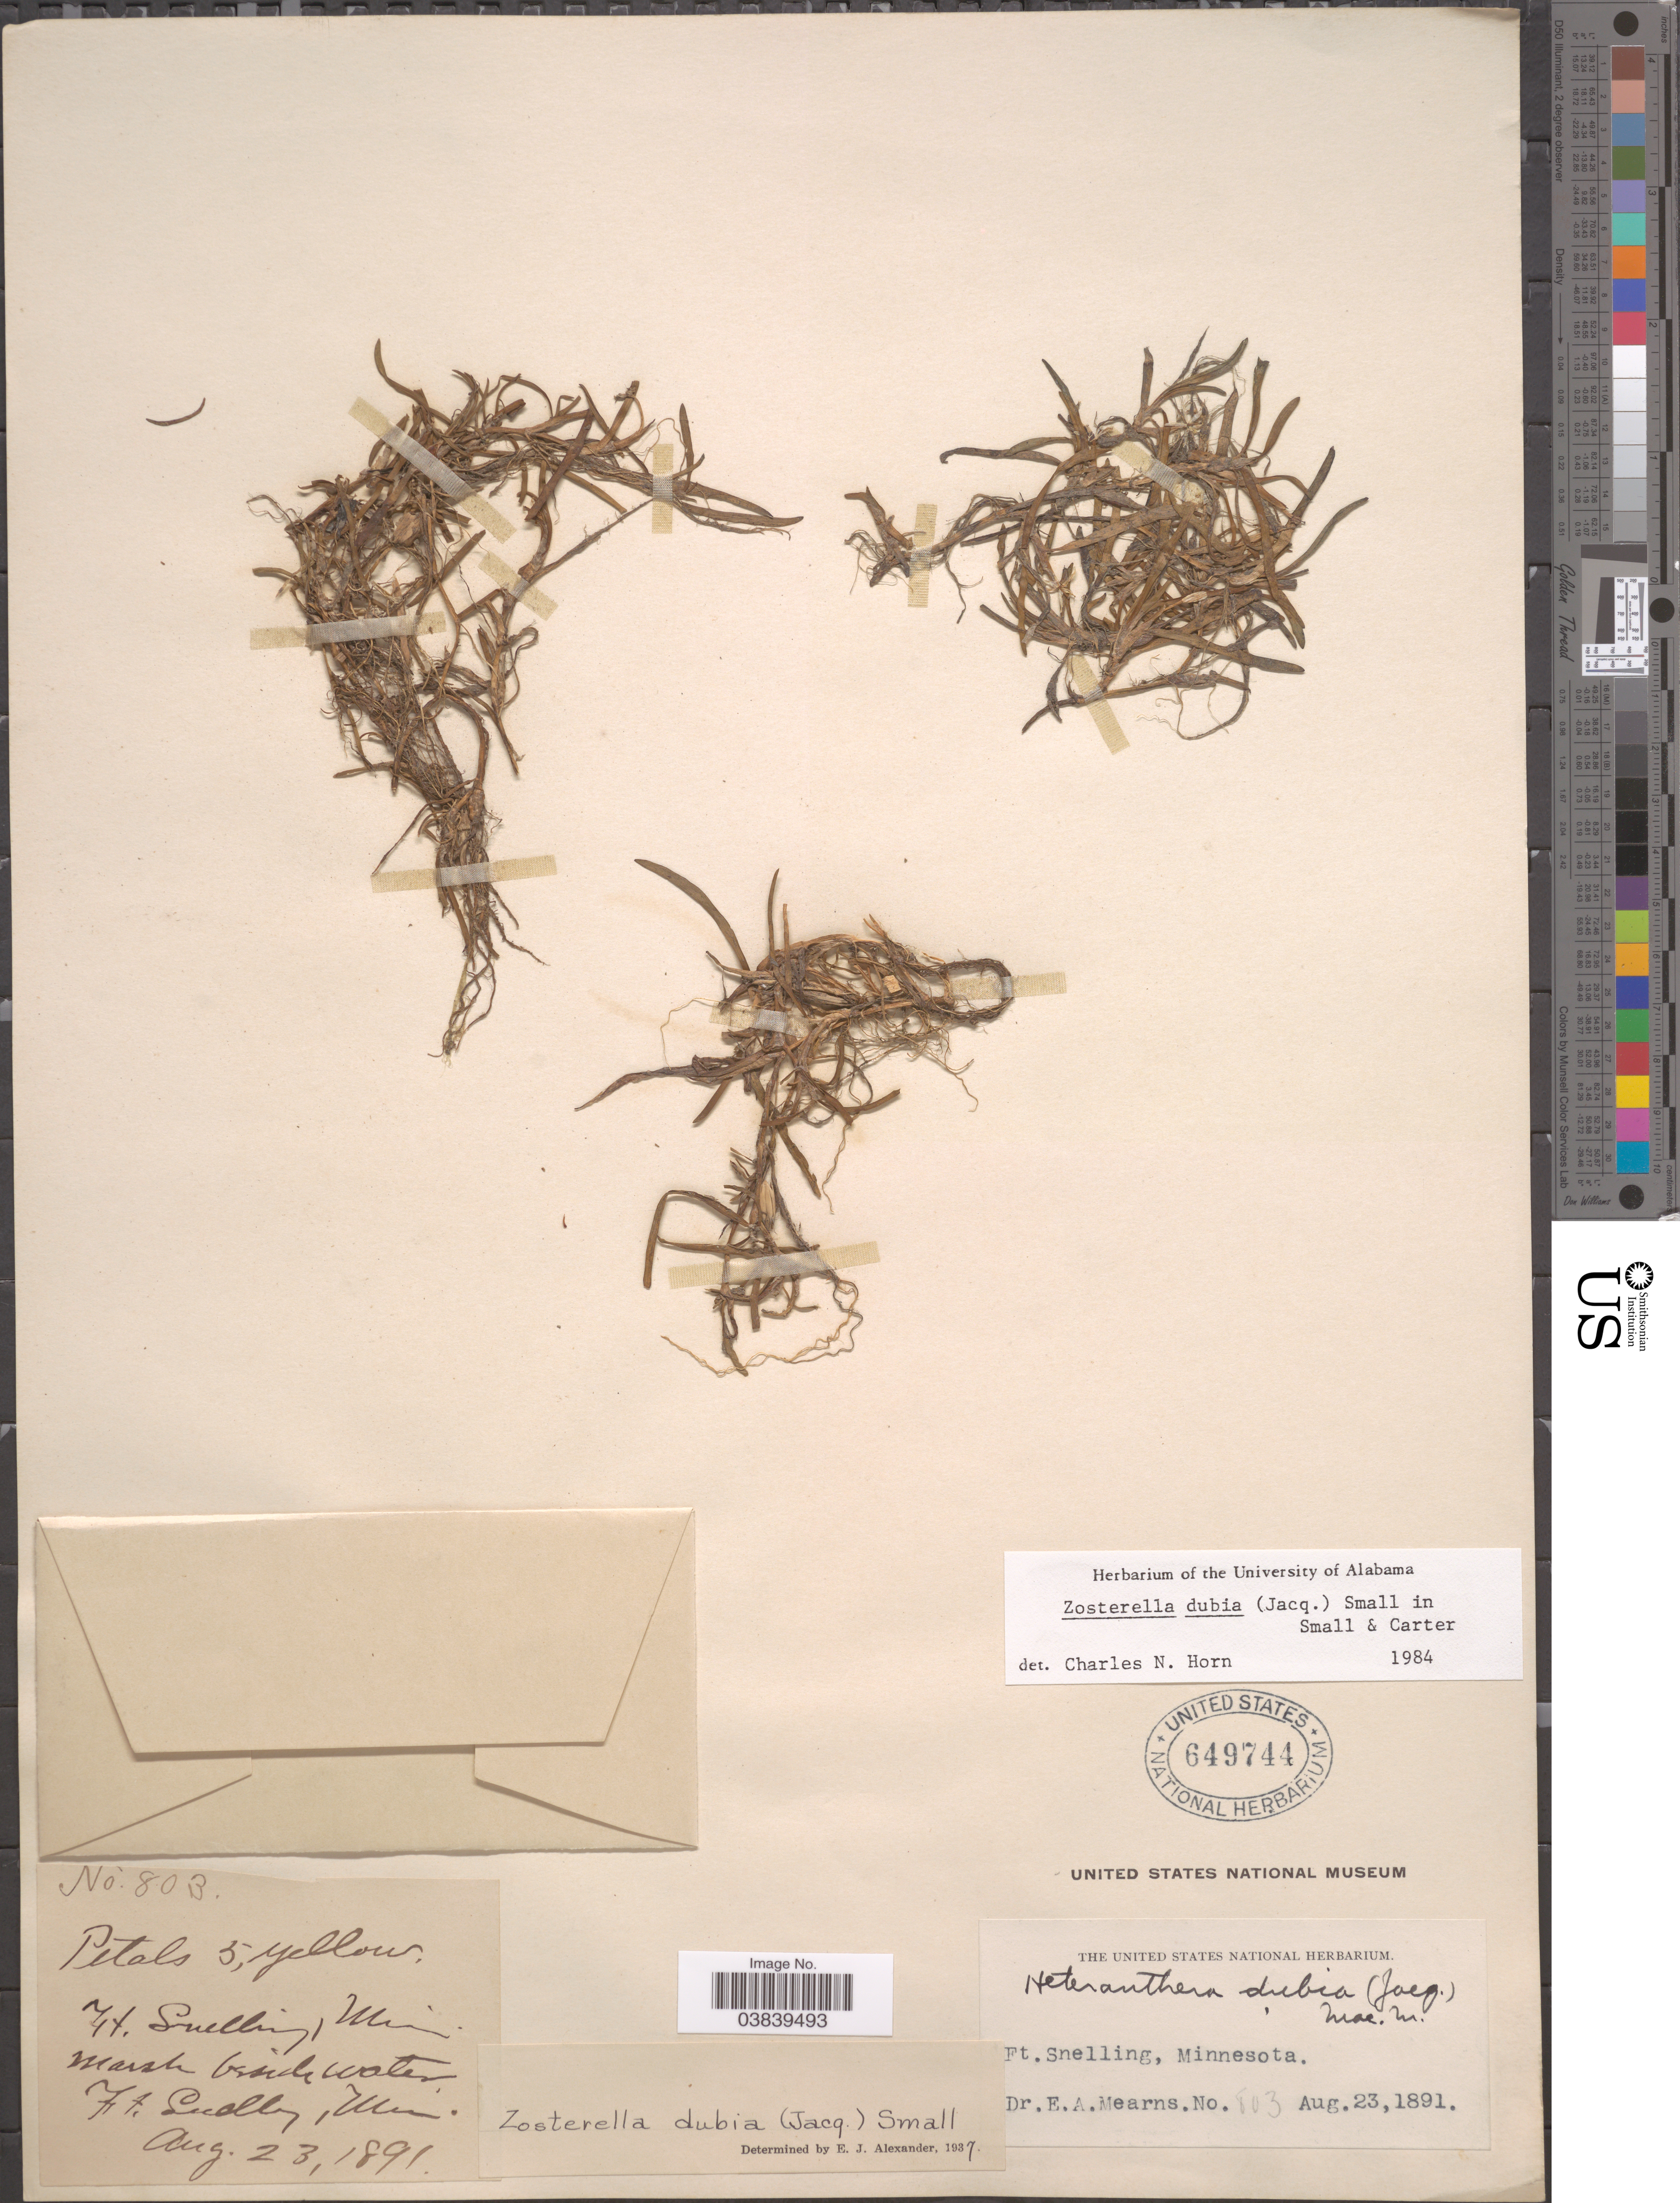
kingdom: Plantae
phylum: Tracheophyta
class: Liliopsida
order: Commelinales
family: Pontederiaceae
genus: Heteranthera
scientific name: Heteranthera dubia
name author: (Jacq.) MacMill.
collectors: E. A. Mearns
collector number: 803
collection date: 1891-08-23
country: United States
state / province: Minnesota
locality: Ft. Snelling.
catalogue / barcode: US 649744